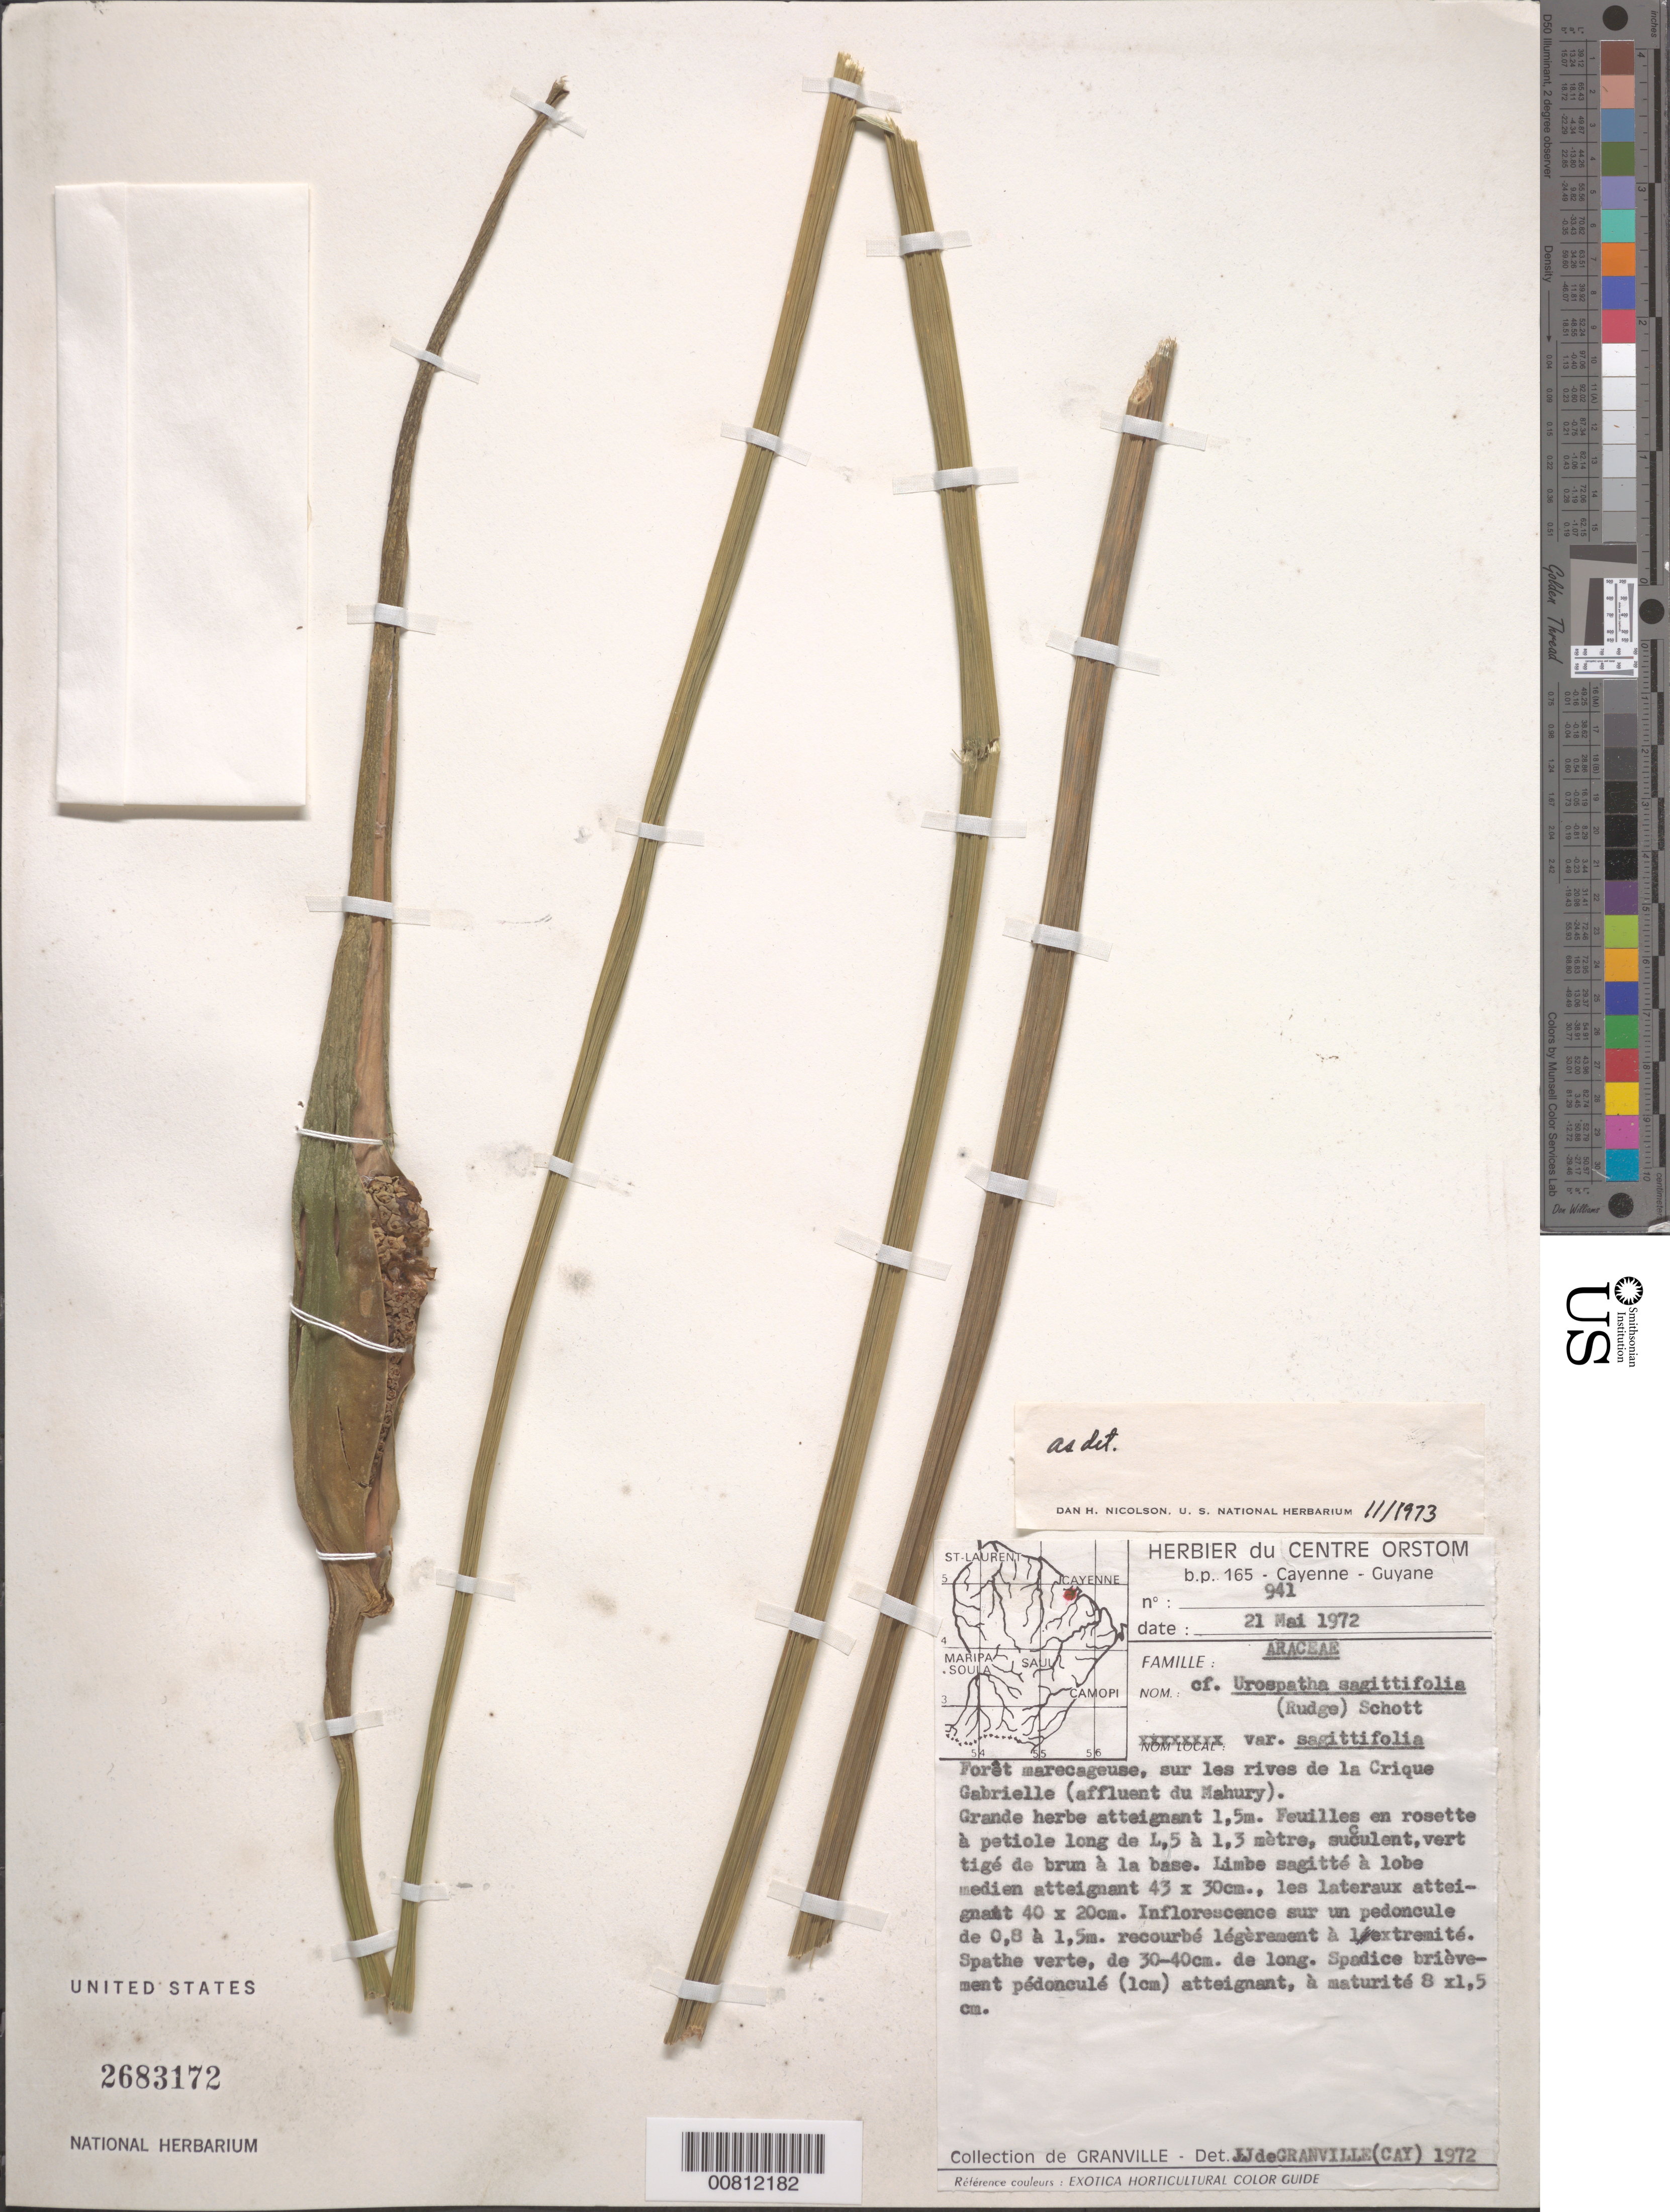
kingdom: Plantae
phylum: Tracheophyta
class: Liliopsida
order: Alismatales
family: Araceae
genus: Urospatha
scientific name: Urospatha sagittifolia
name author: (Rudge) Schott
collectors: Granville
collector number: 941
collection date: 1972-05-21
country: French Guiana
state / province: Cayenne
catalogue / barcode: US 2683172